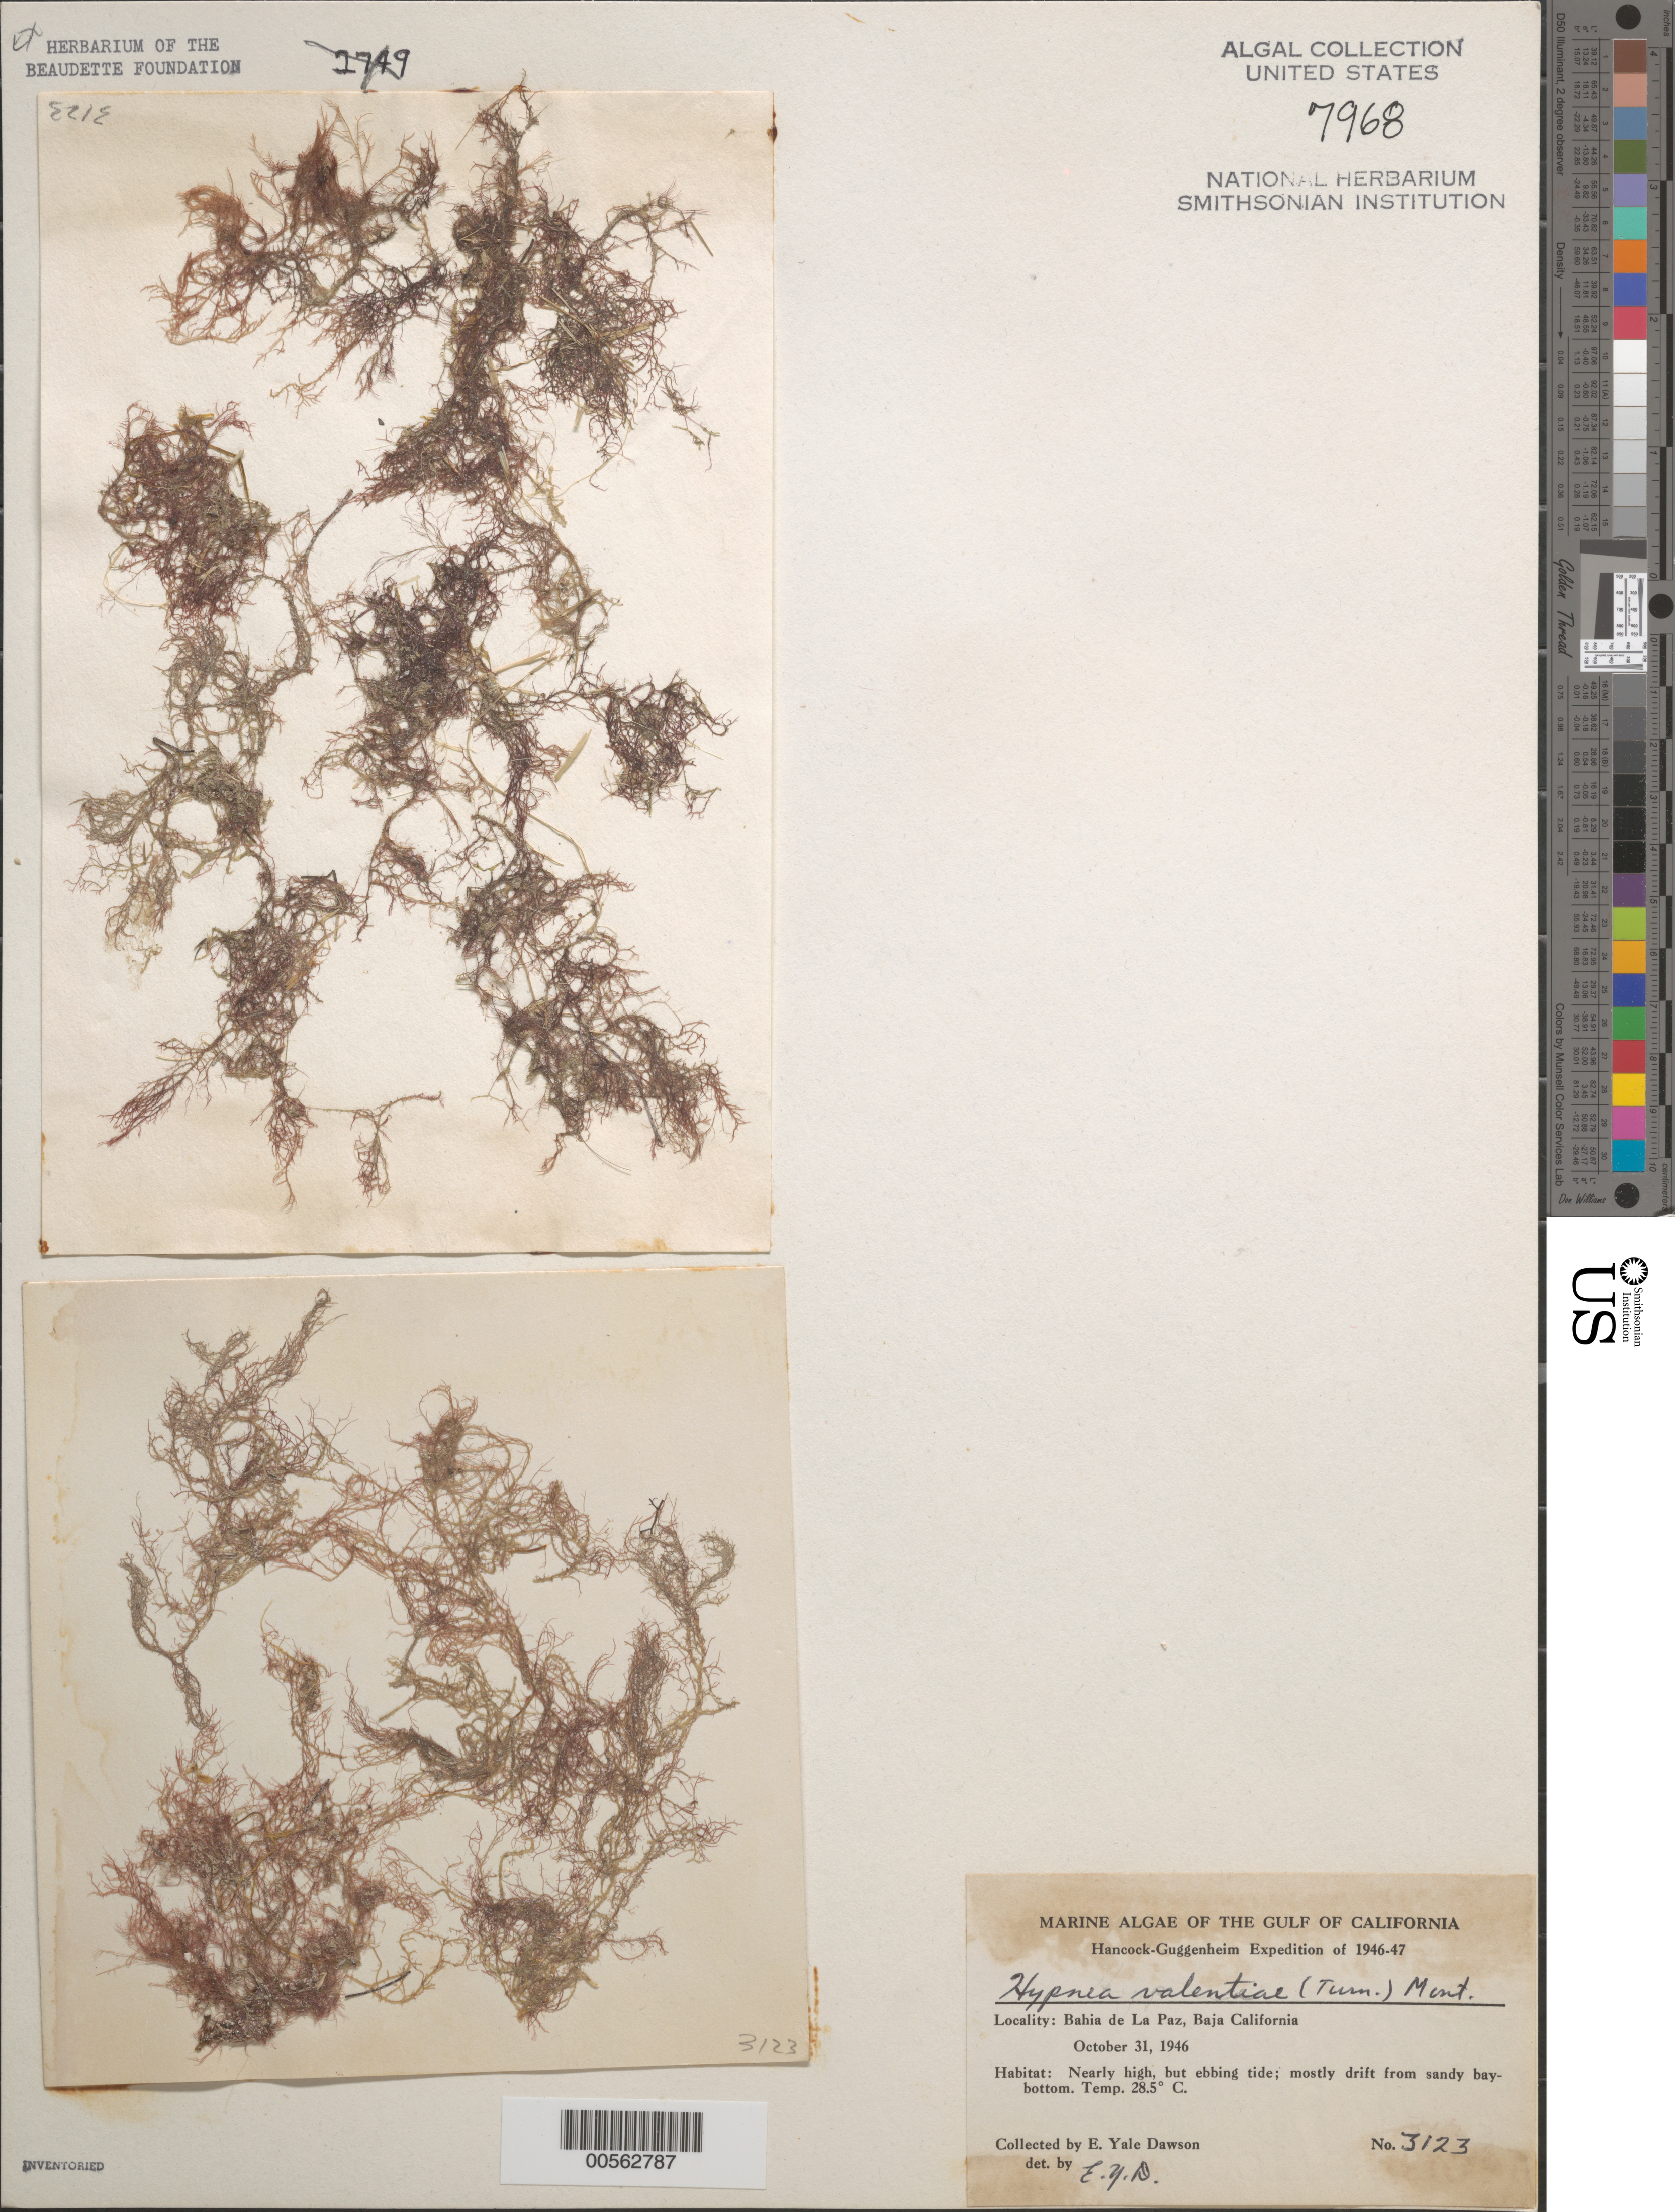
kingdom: Plantae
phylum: Rhodophyta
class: Florideophyceae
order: Gigartinales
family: Cystocloniaceae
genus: Hypnea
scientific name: Hypnea valentiae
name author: (Turner) Mont.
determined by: Dawson, E. Y.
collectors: E. Y. Dawson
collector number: EYD 3123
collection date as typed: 31 Oct 1946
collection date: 1946-10-31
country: Mexico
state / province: Baja California Sur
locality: Bahia de La Paz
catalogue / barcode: US 7968